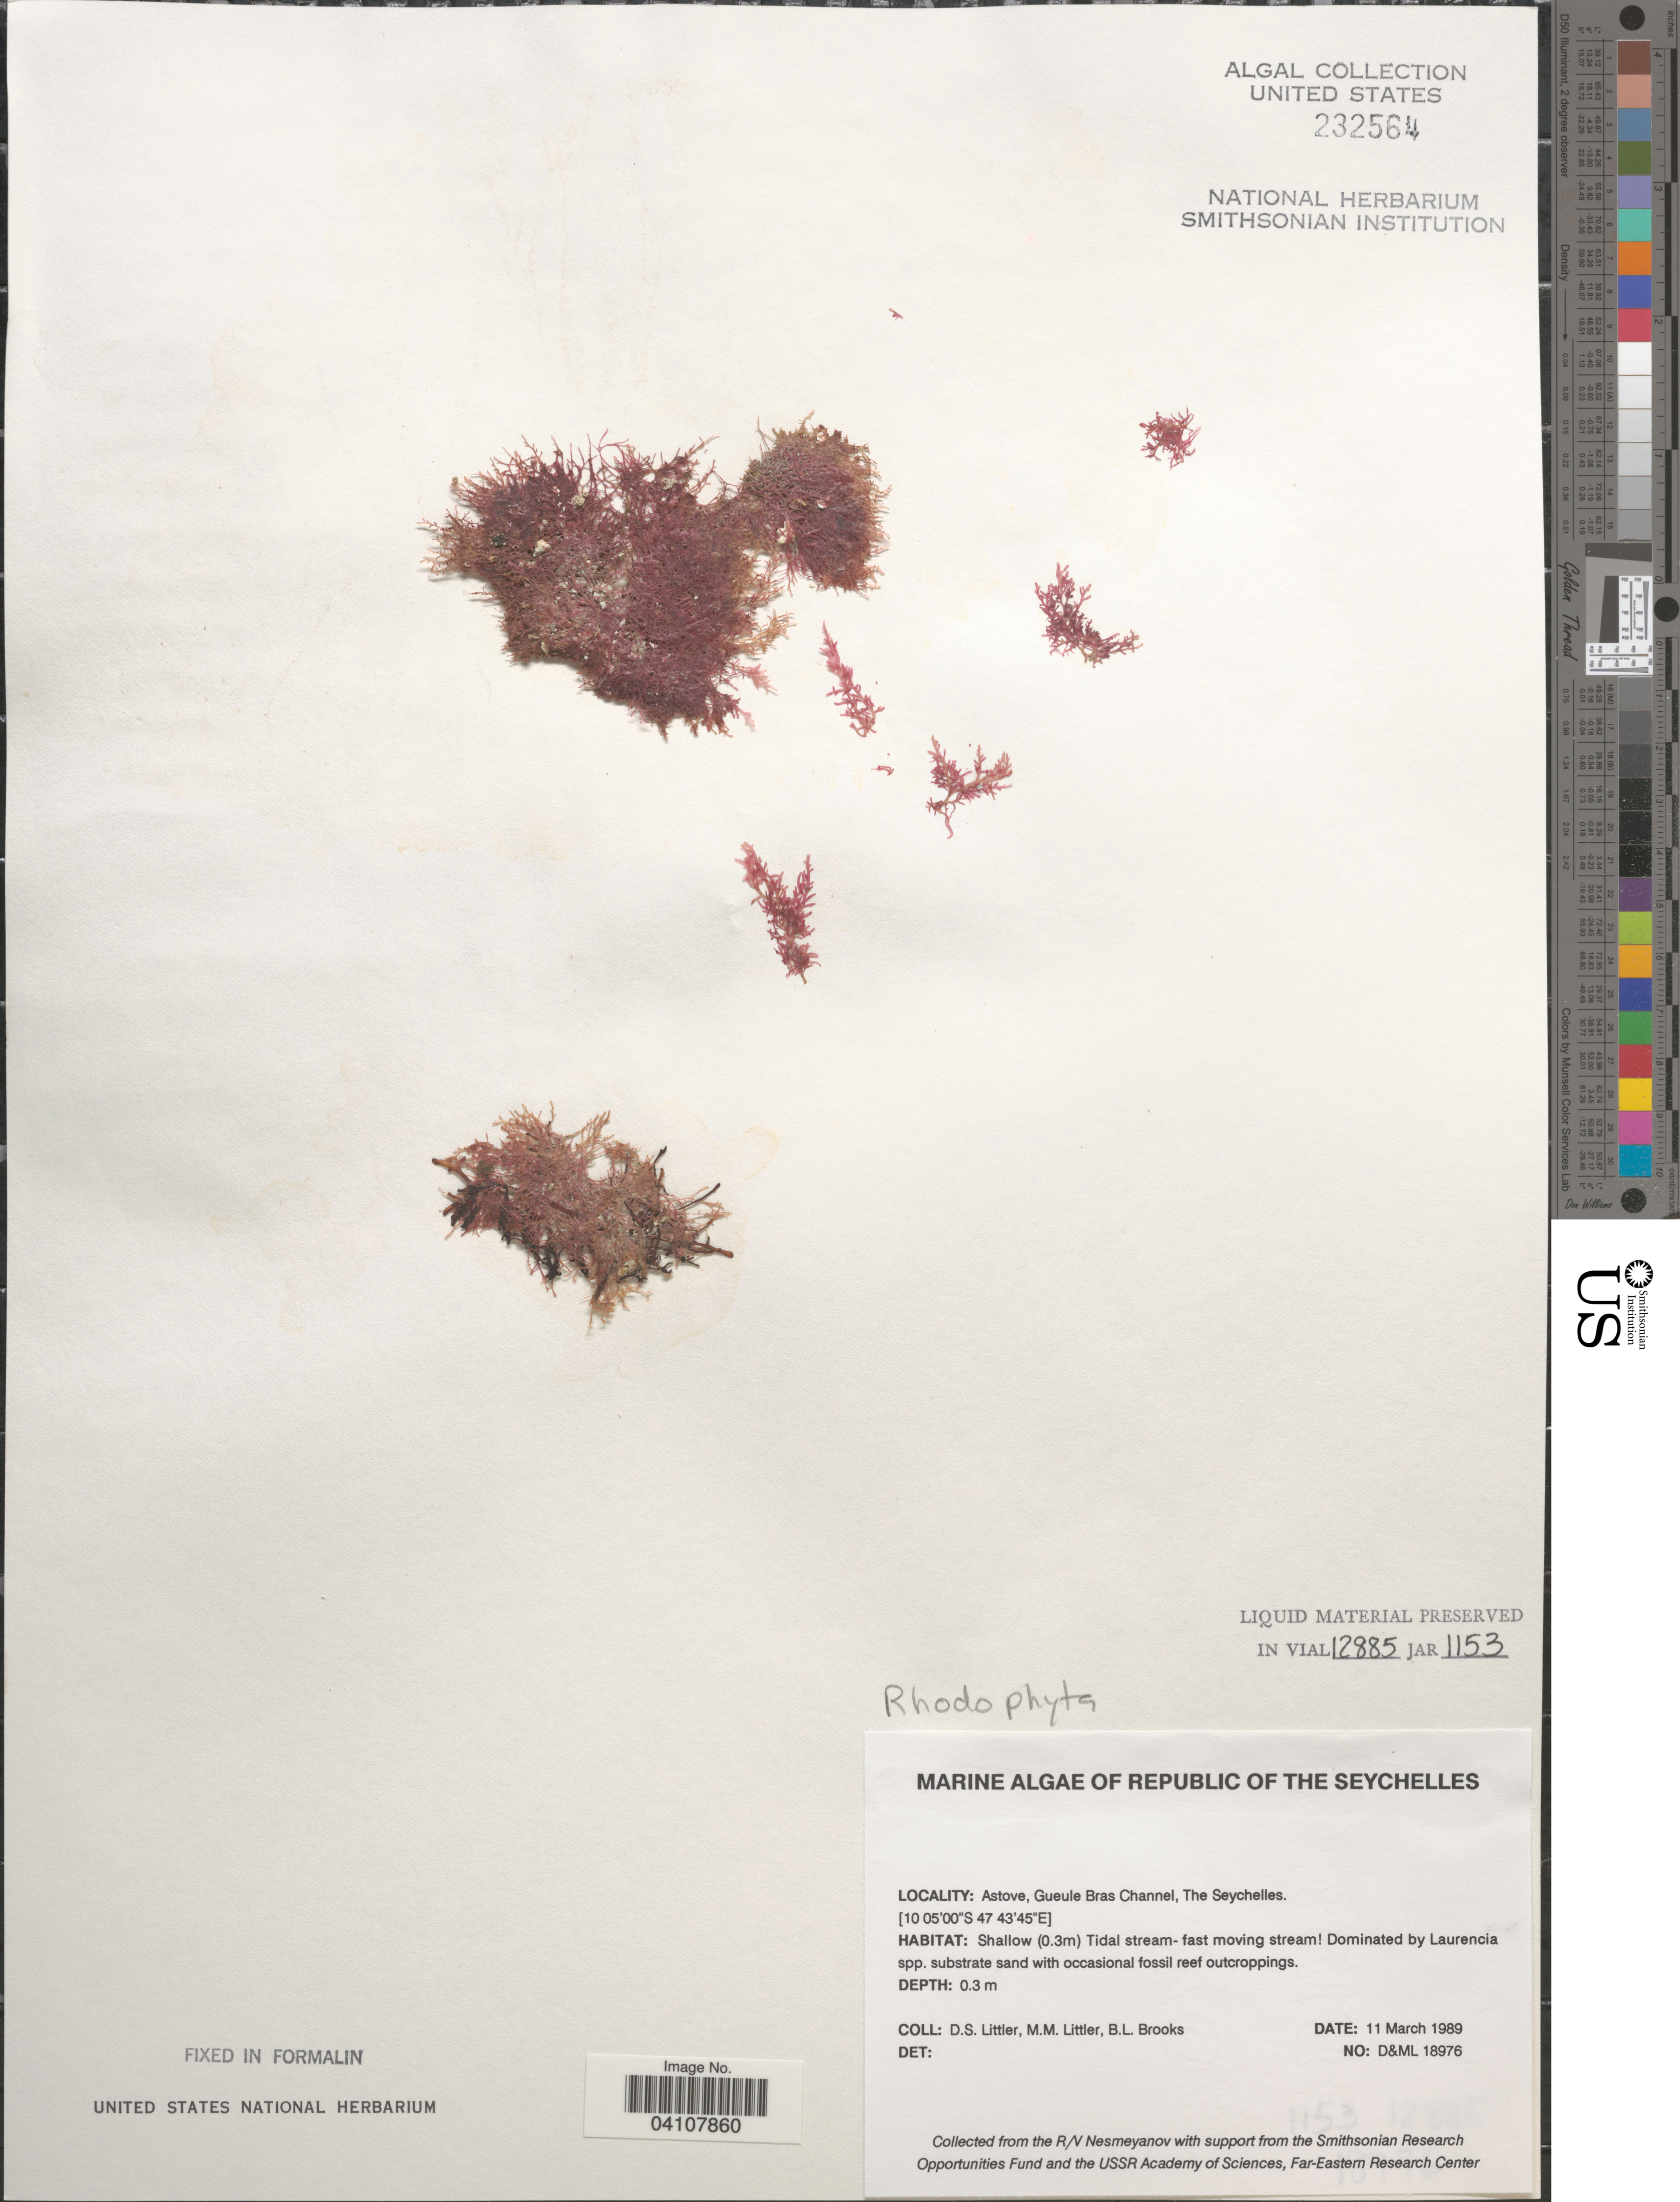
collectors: D. S. Littler & B. Brooks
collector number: D&ML18976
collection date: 1989-03-11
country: Seychelles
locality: Republic of the Seychelles. Astove, Gueule Bras Channel.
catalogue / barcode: US 232564